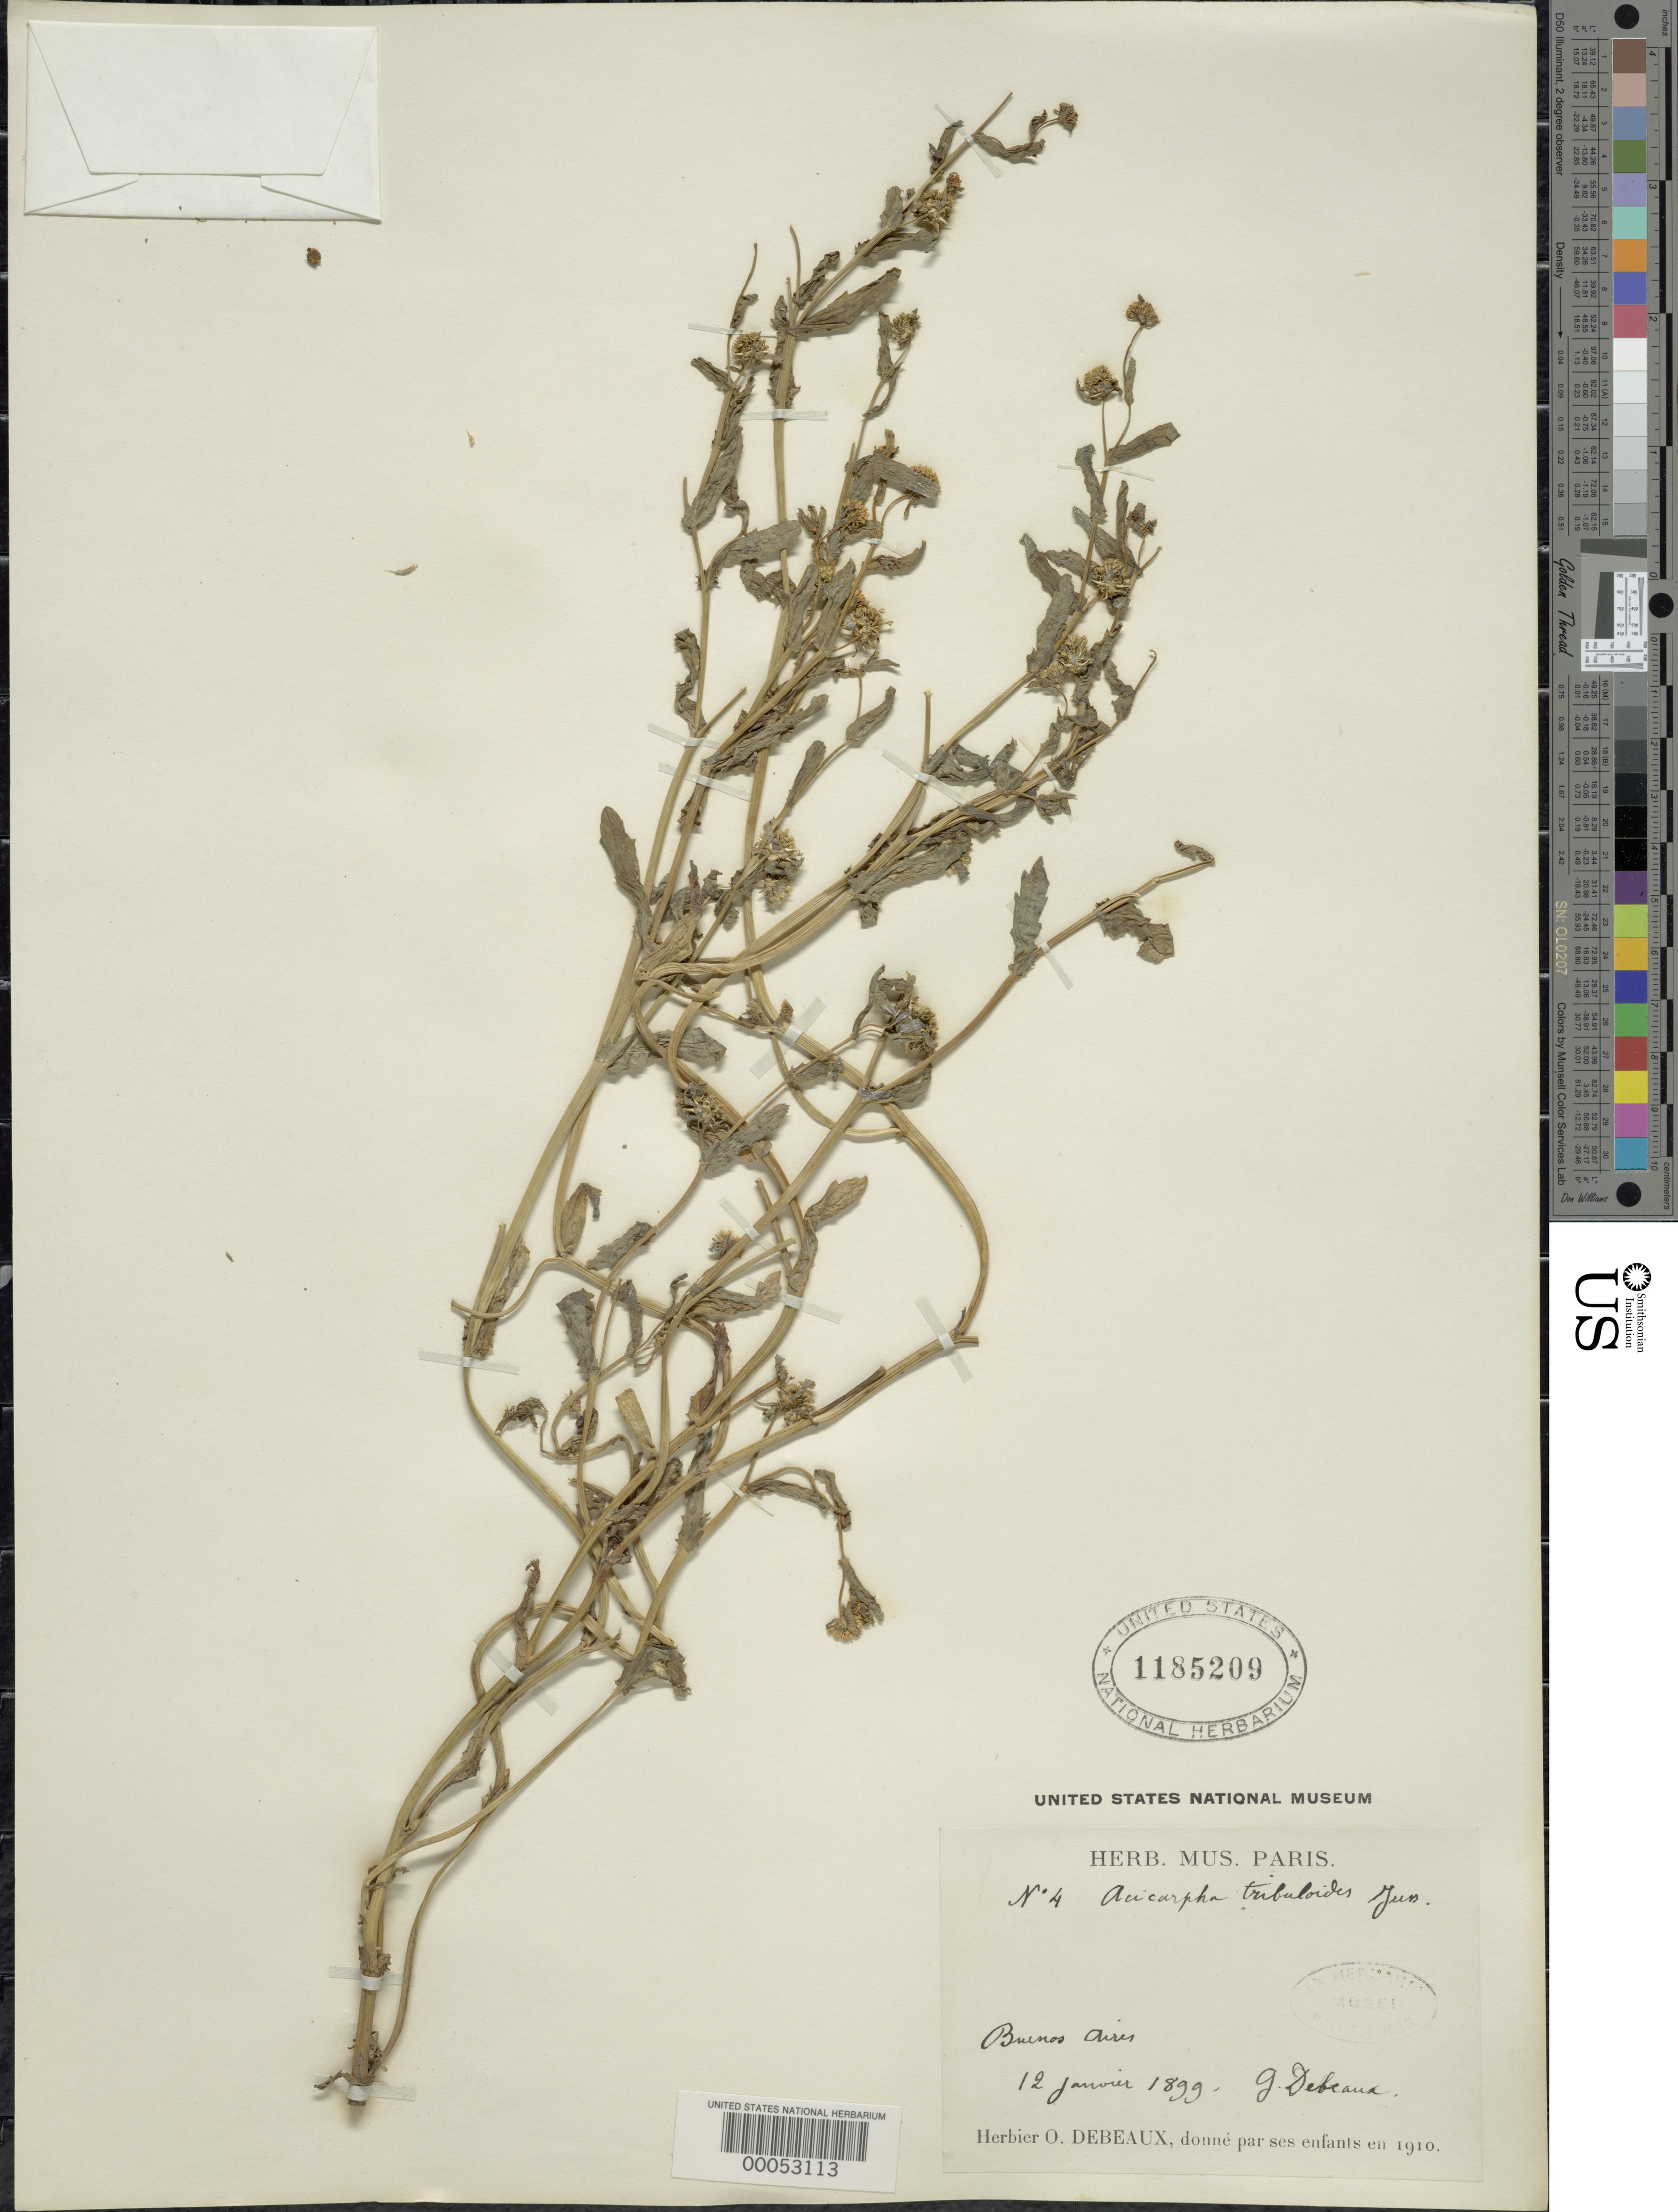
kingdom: Plantae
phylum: Tracheophyta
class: Magnoliopsida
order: Asterales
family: Calyceraceae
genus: Acicarpha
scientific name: Acicarpha tribuloides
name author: Juss.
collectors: O. Debeaux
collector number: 4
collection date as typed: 12 Jan 1899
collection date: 1899-01-12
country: Argentina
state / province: Buenos Aires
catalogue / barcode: US 1185209